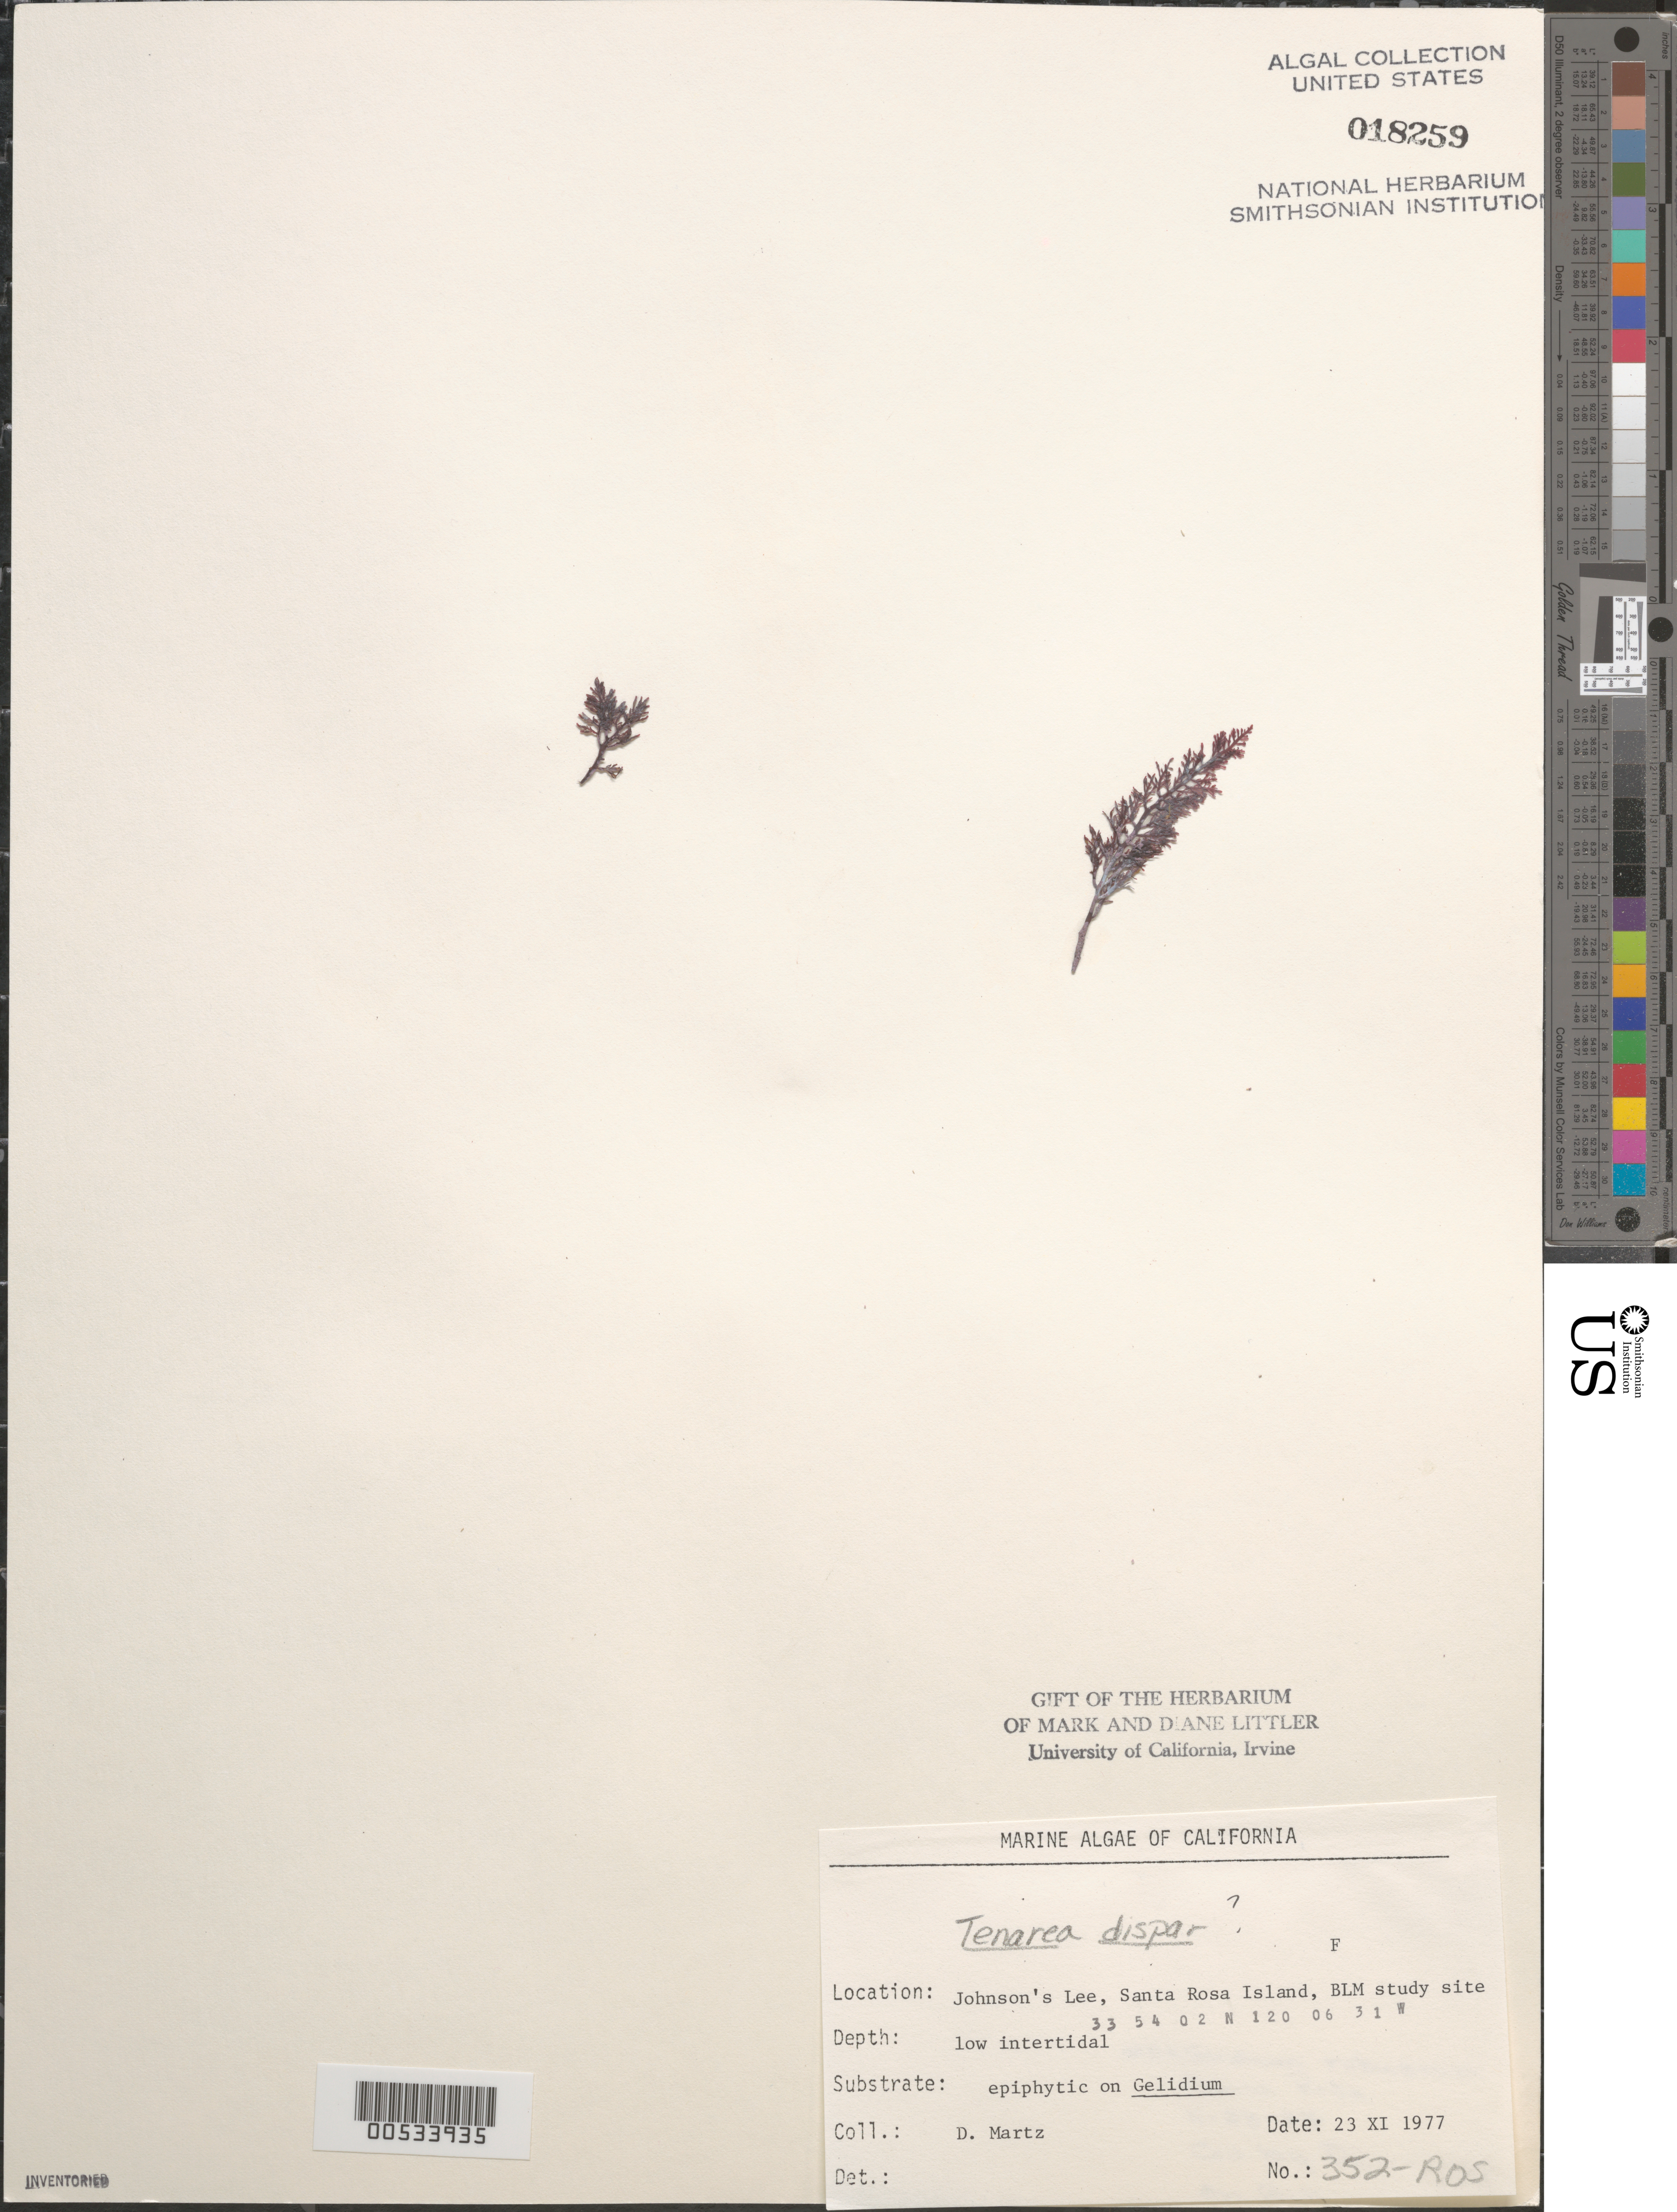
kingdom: Plantae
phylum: Rhodophyta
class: Florideophyceae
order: Corallinales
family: Lithophyllaceae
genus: Lithophyllum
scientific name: Lithophyllum dispar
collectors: D. Martz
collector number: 352-ros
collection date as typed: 23 Nov 1977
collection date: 1977-11-23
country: United States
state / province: California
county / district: Santa Barbara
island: Santa Rosa Island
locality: Johnson's Lee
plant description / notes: BLM-SOCALBIGHT Rocky Intertidal Survey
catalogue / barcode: US 18259